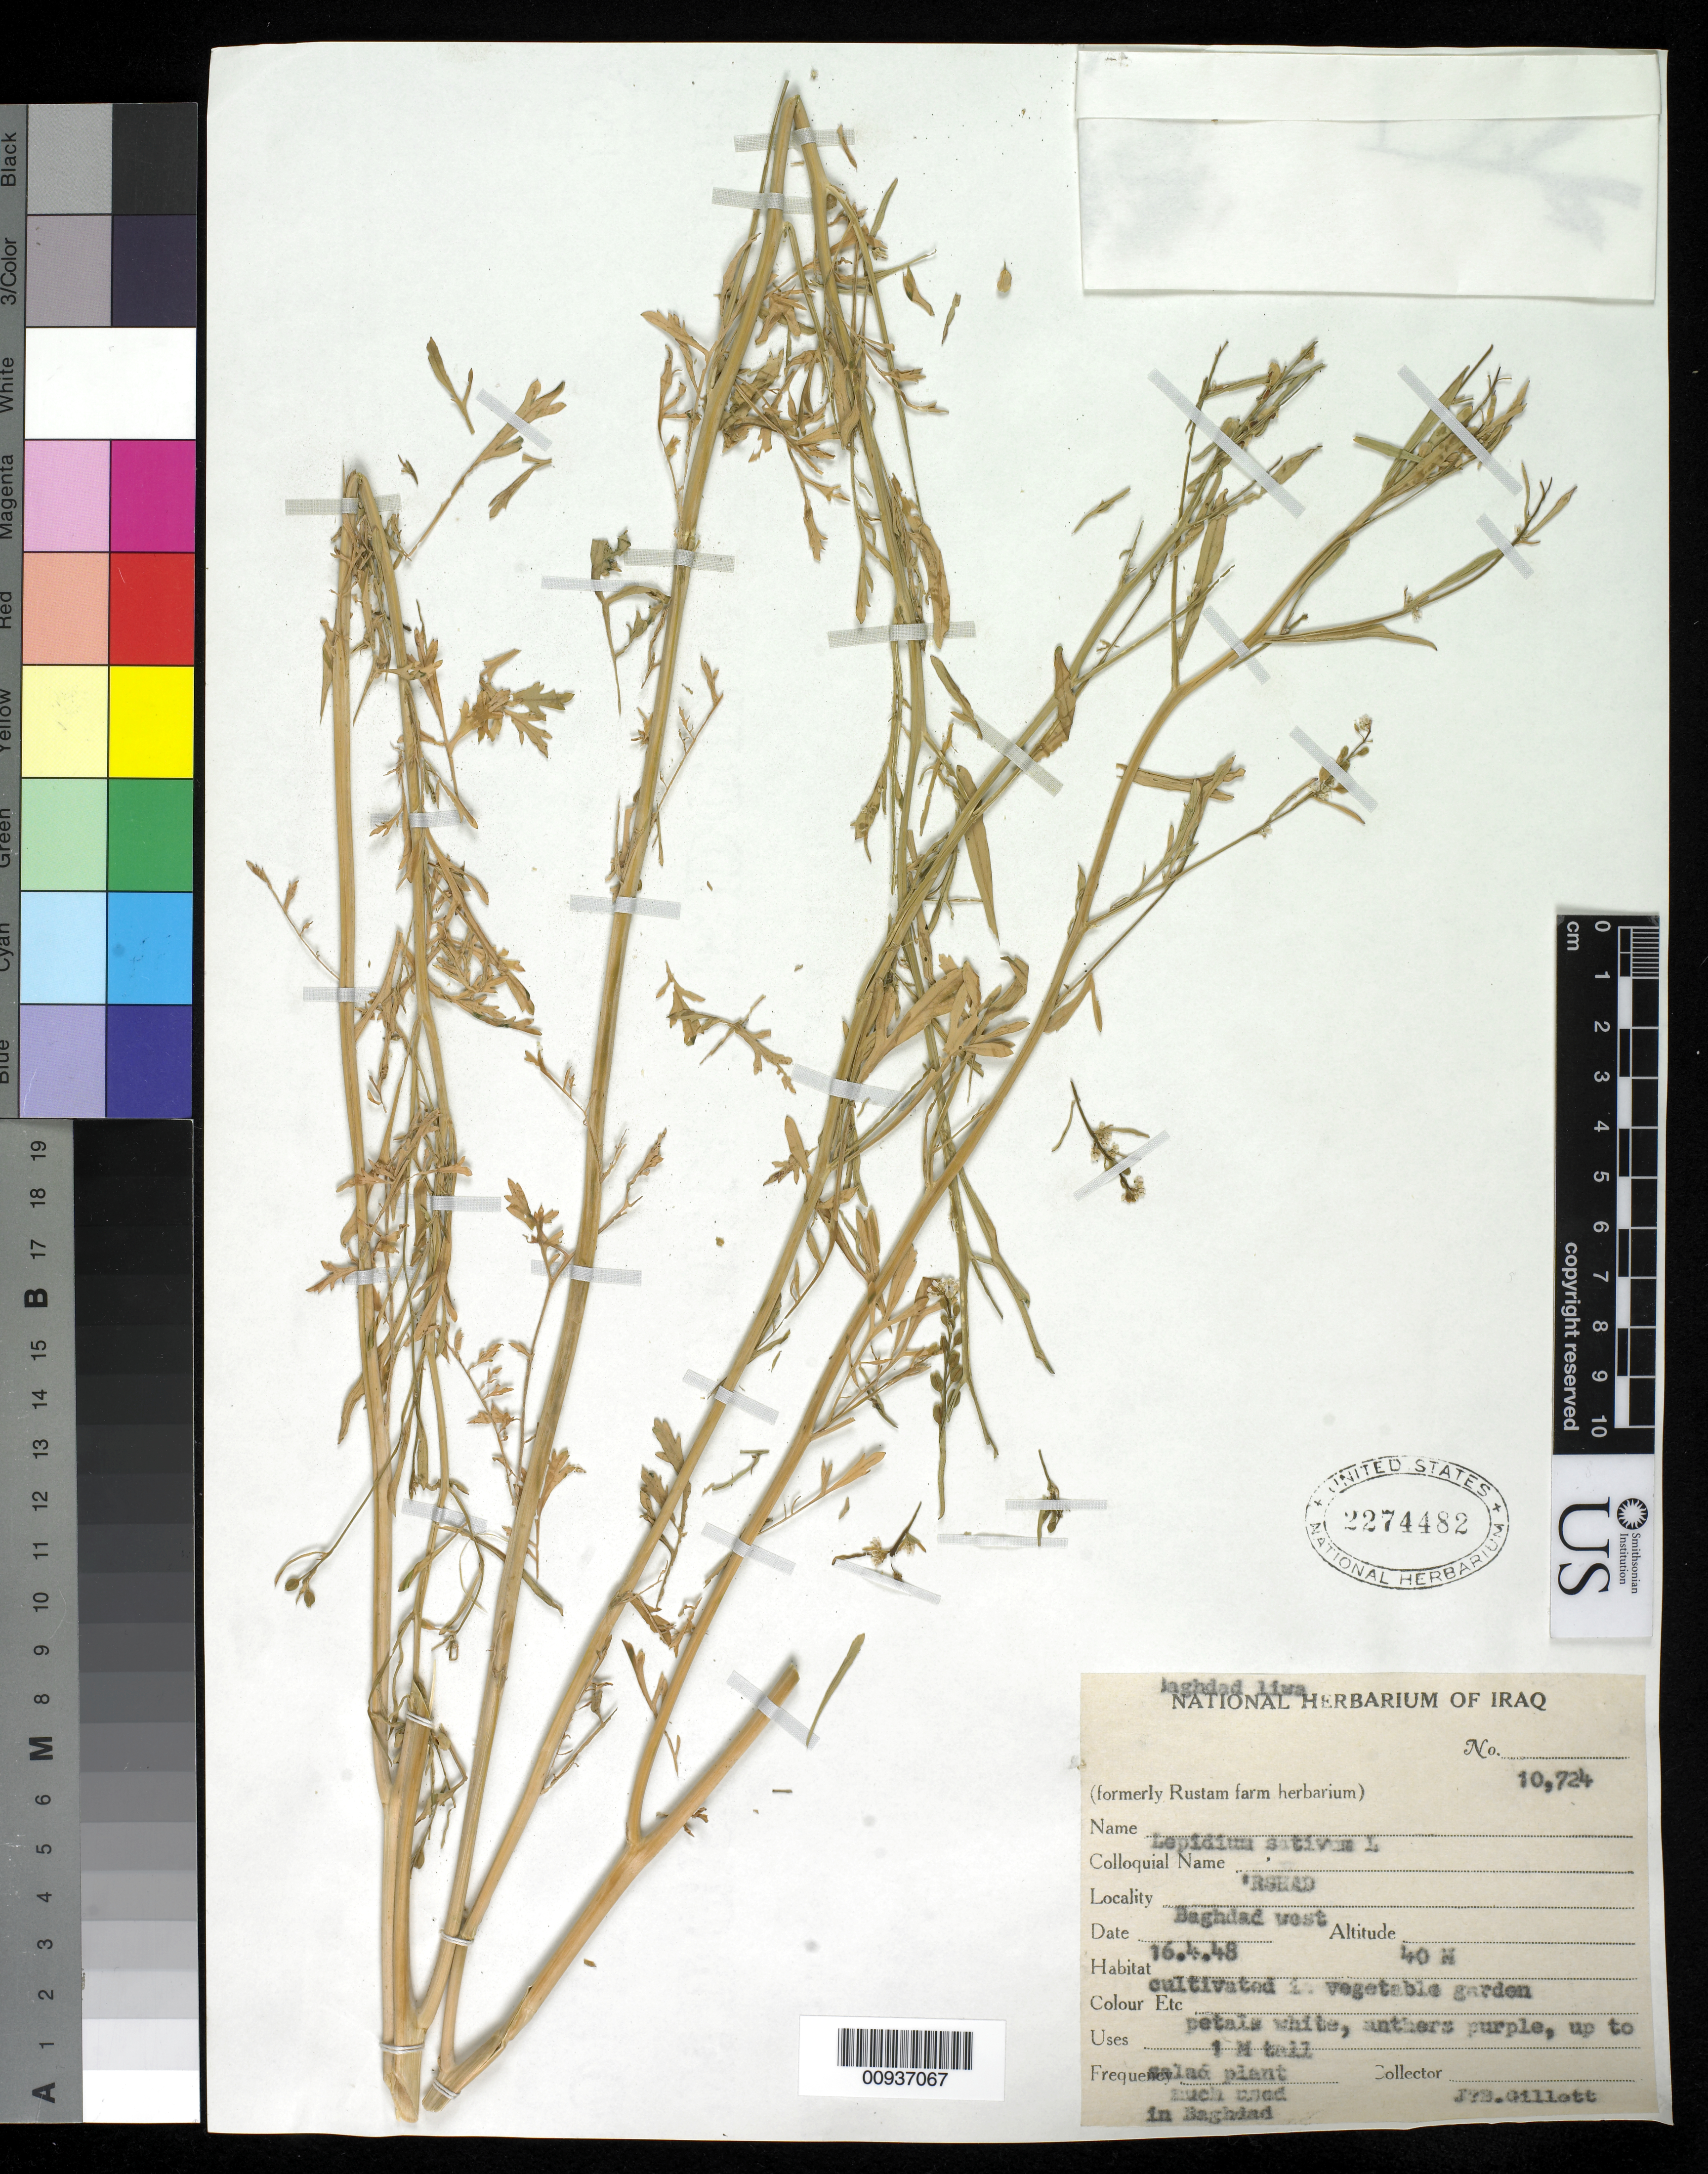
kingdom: Plantae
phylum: Tracheophyta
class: Magnoliopsida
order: Brassicales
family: Brassicaceae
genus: Lepidium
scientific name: Lepidium sativum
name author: L.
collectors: Gillett, --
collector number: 10724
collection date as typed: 16 Apr 1848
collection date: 1848-04-16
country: Iraq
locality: Baghdad west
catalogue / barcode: US 2274482